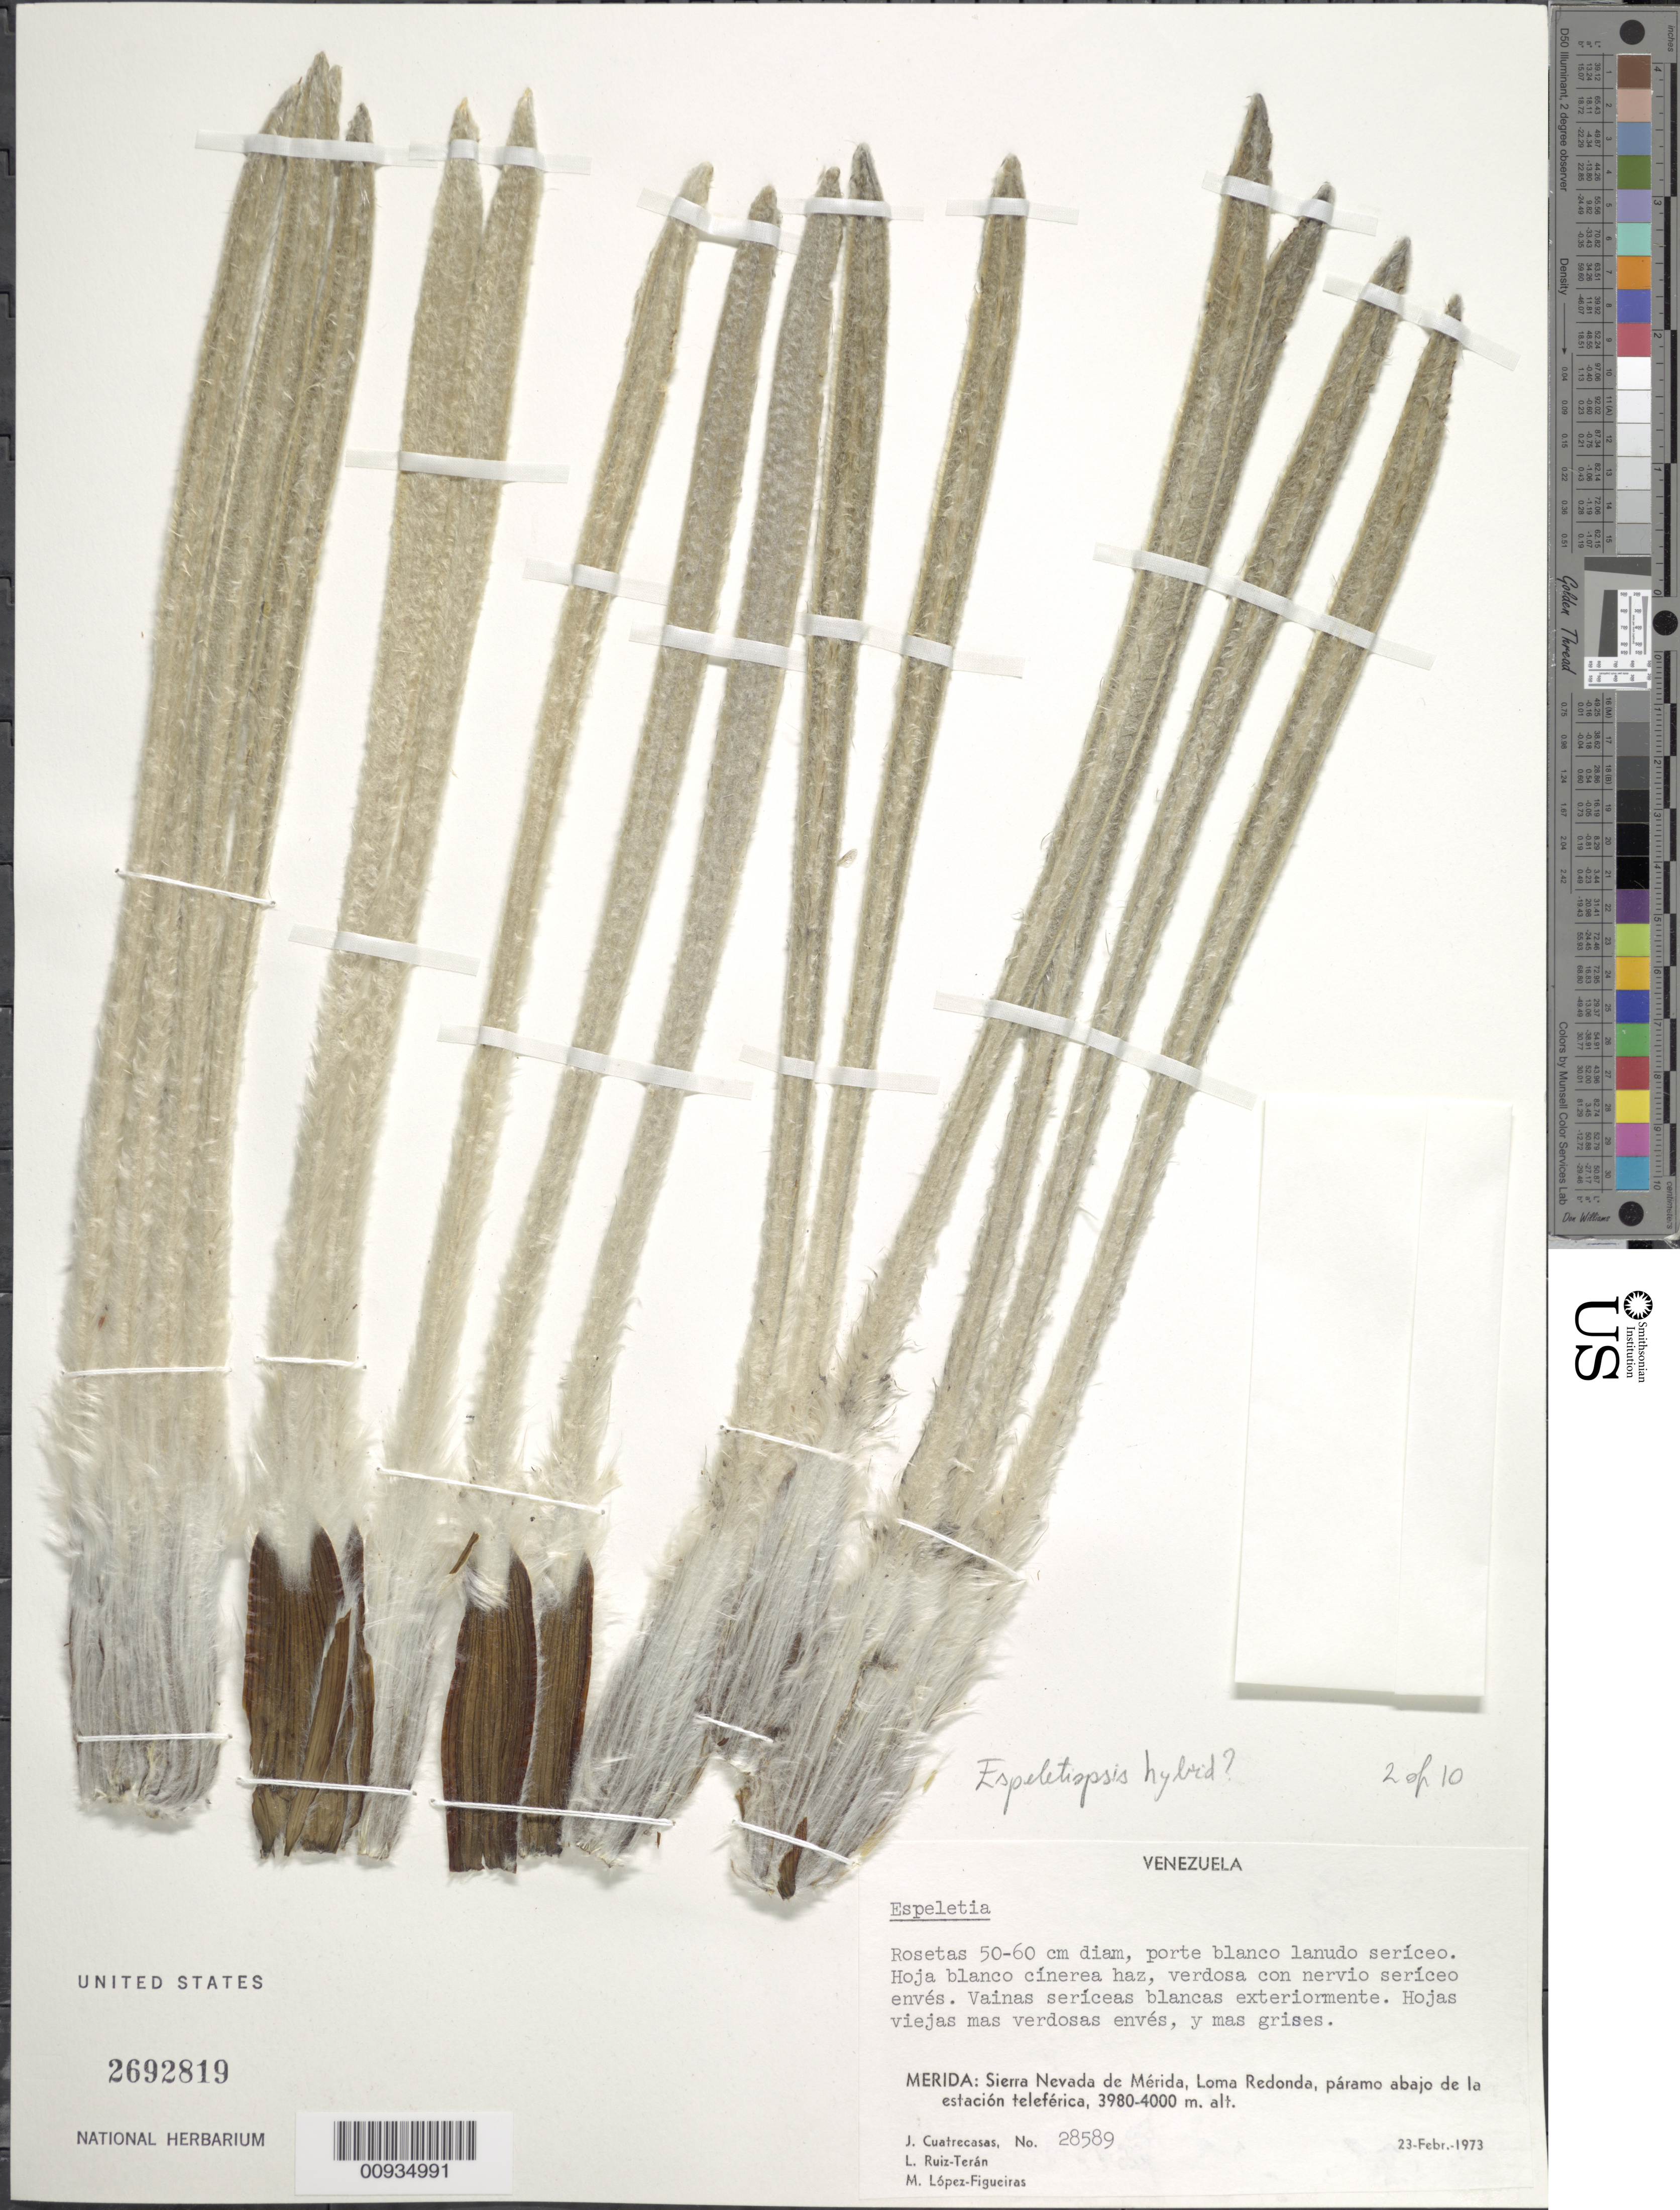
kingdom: Plantae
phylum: Tracheophyta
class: Magnoliopsida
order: Asterales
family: Asteraceae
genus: Espeletiopsis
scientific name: Espeletiopsis sp.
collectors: J. Cuatrecasas, L. E. Ruíz-Terán & M. López Figueiras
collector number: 28589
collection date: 1973-02-23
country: Venezuela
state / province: Mérida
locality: Sierra Nevada de Merida, Loma Redonda, paramo abajo de la estacion teleferica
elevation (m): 3980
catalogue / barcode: US 2692819